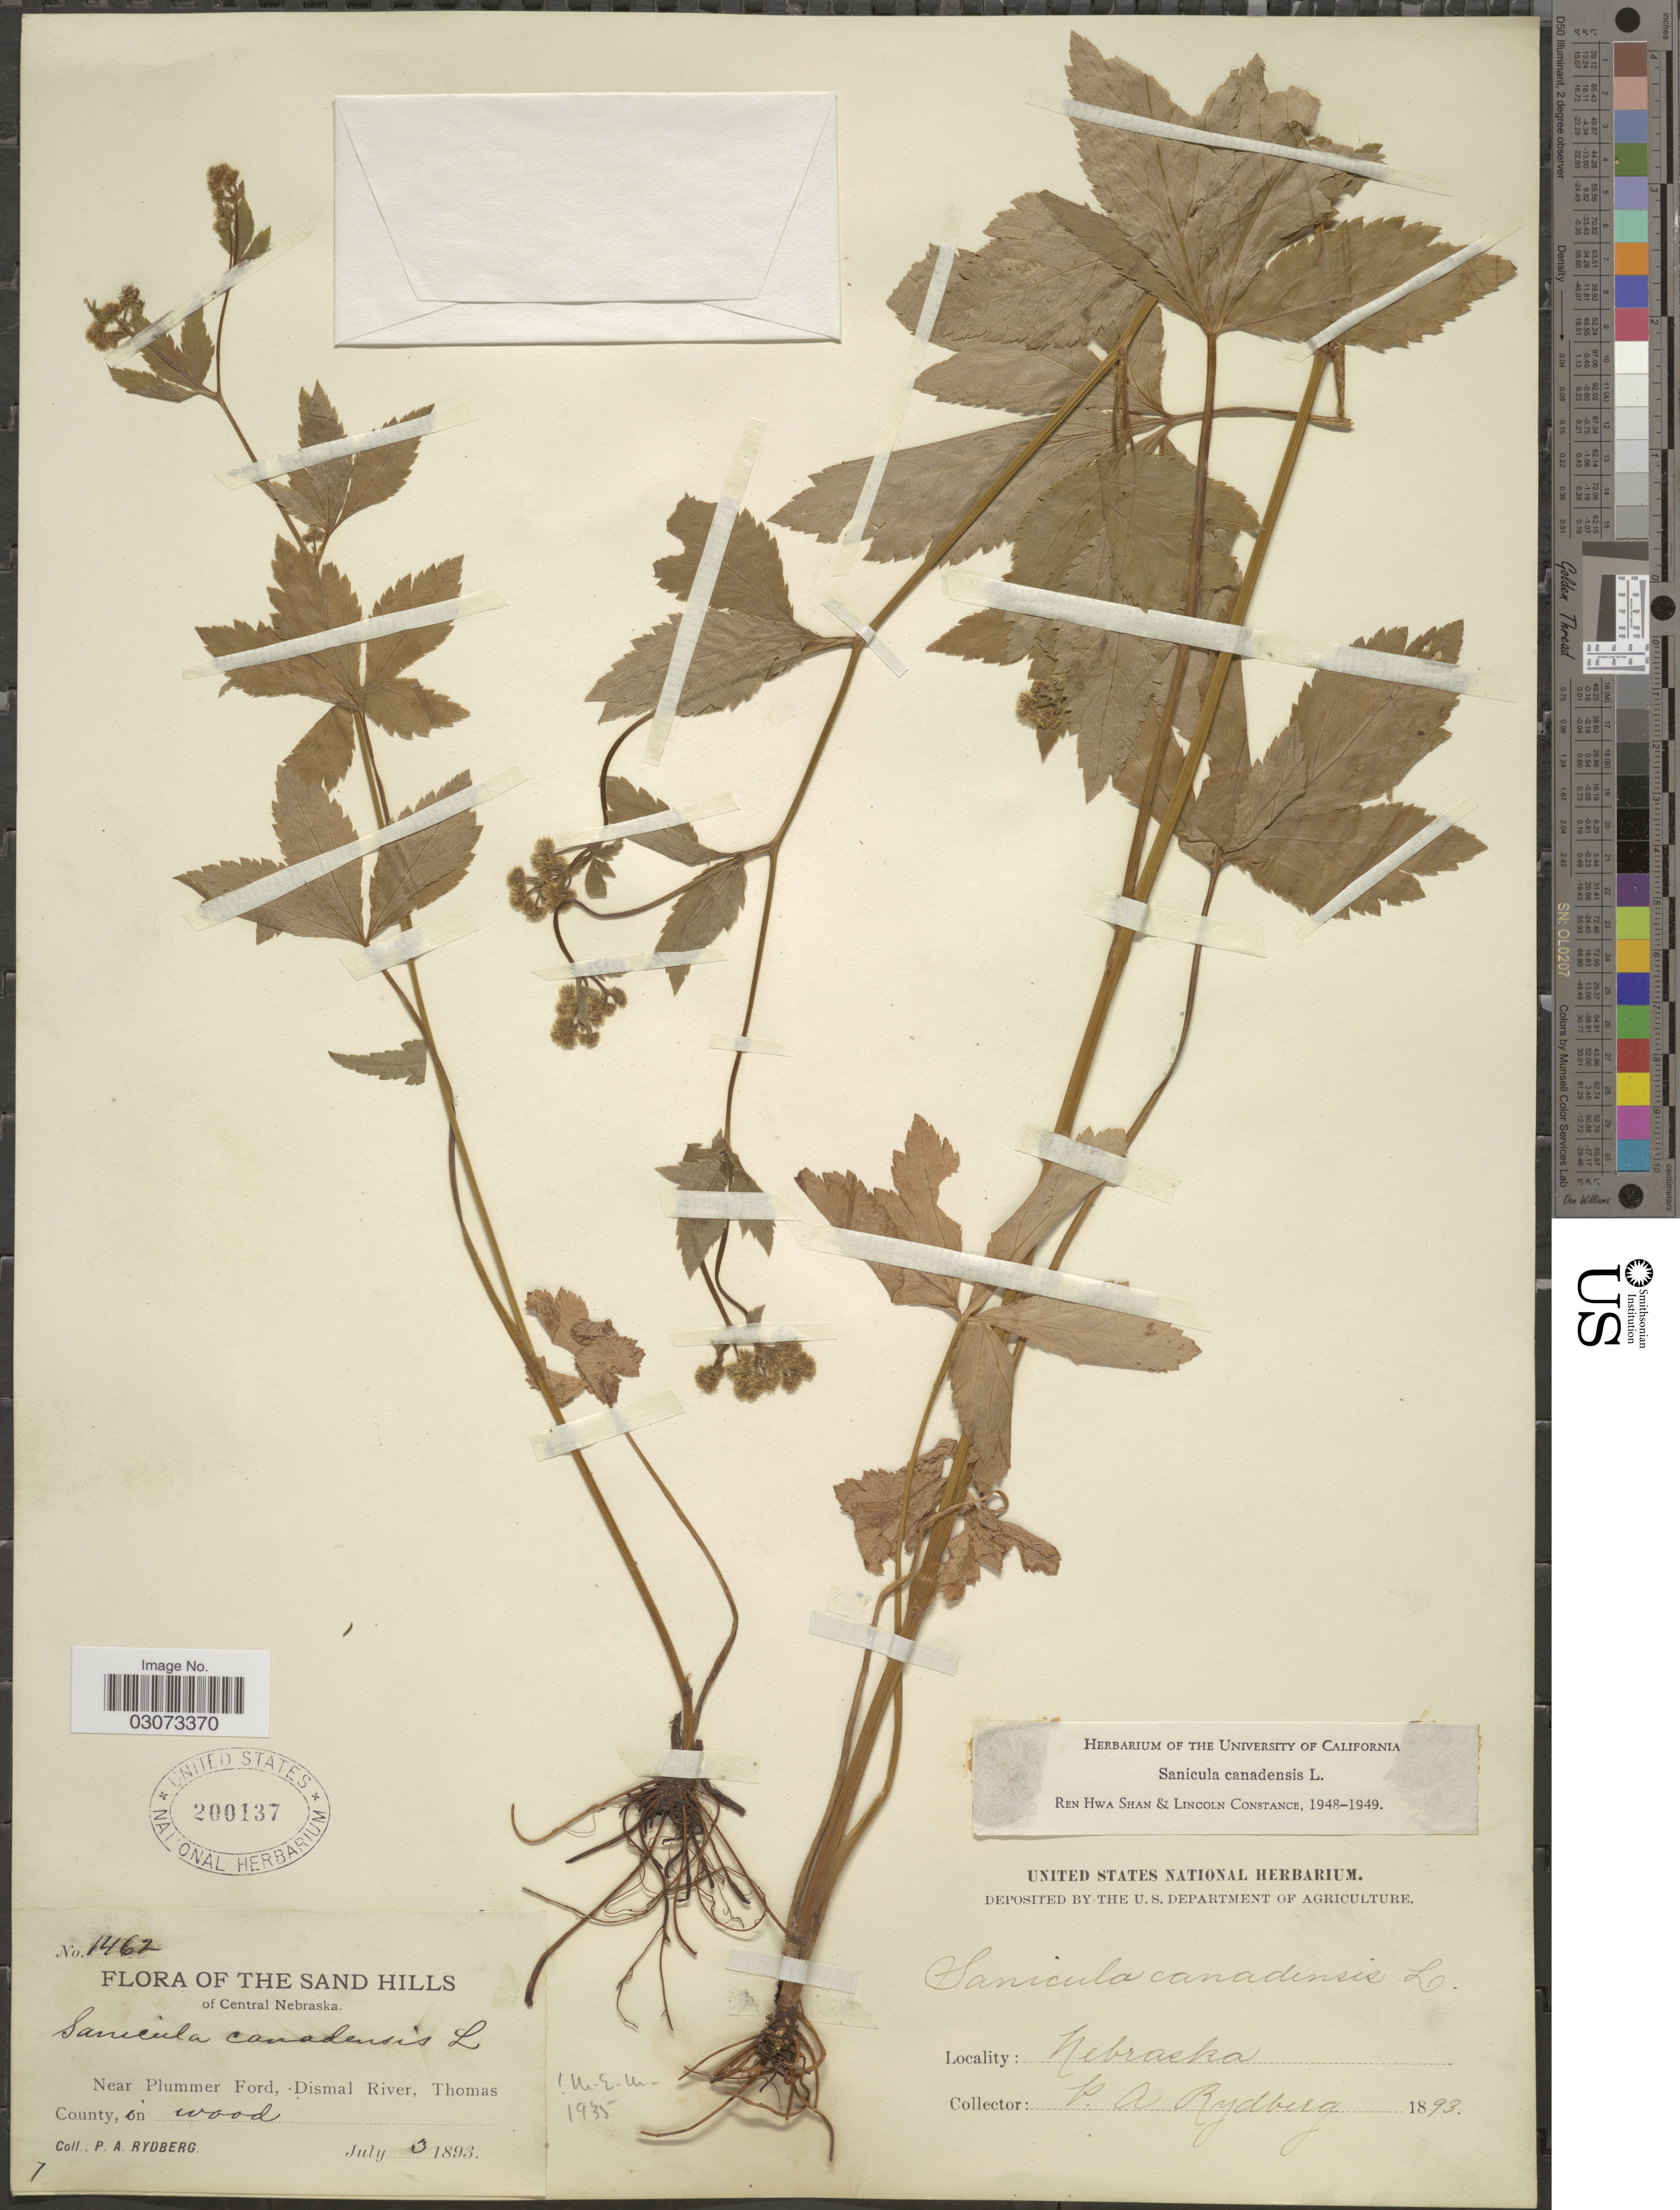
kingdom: Plantae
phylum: Tracheophyta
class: Magnoliopsida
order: Apiales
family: Apiaceae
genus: Sanicula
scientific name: Sanicula canadensis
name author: L.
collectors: P. A. Rydberg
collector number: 1462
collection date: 1893-07-03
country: United States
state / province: Nebraska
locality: Sand Hills. Central Nebraska. Near Plummer Ford, Dismal River, Thomas County.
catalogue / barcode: US 200137